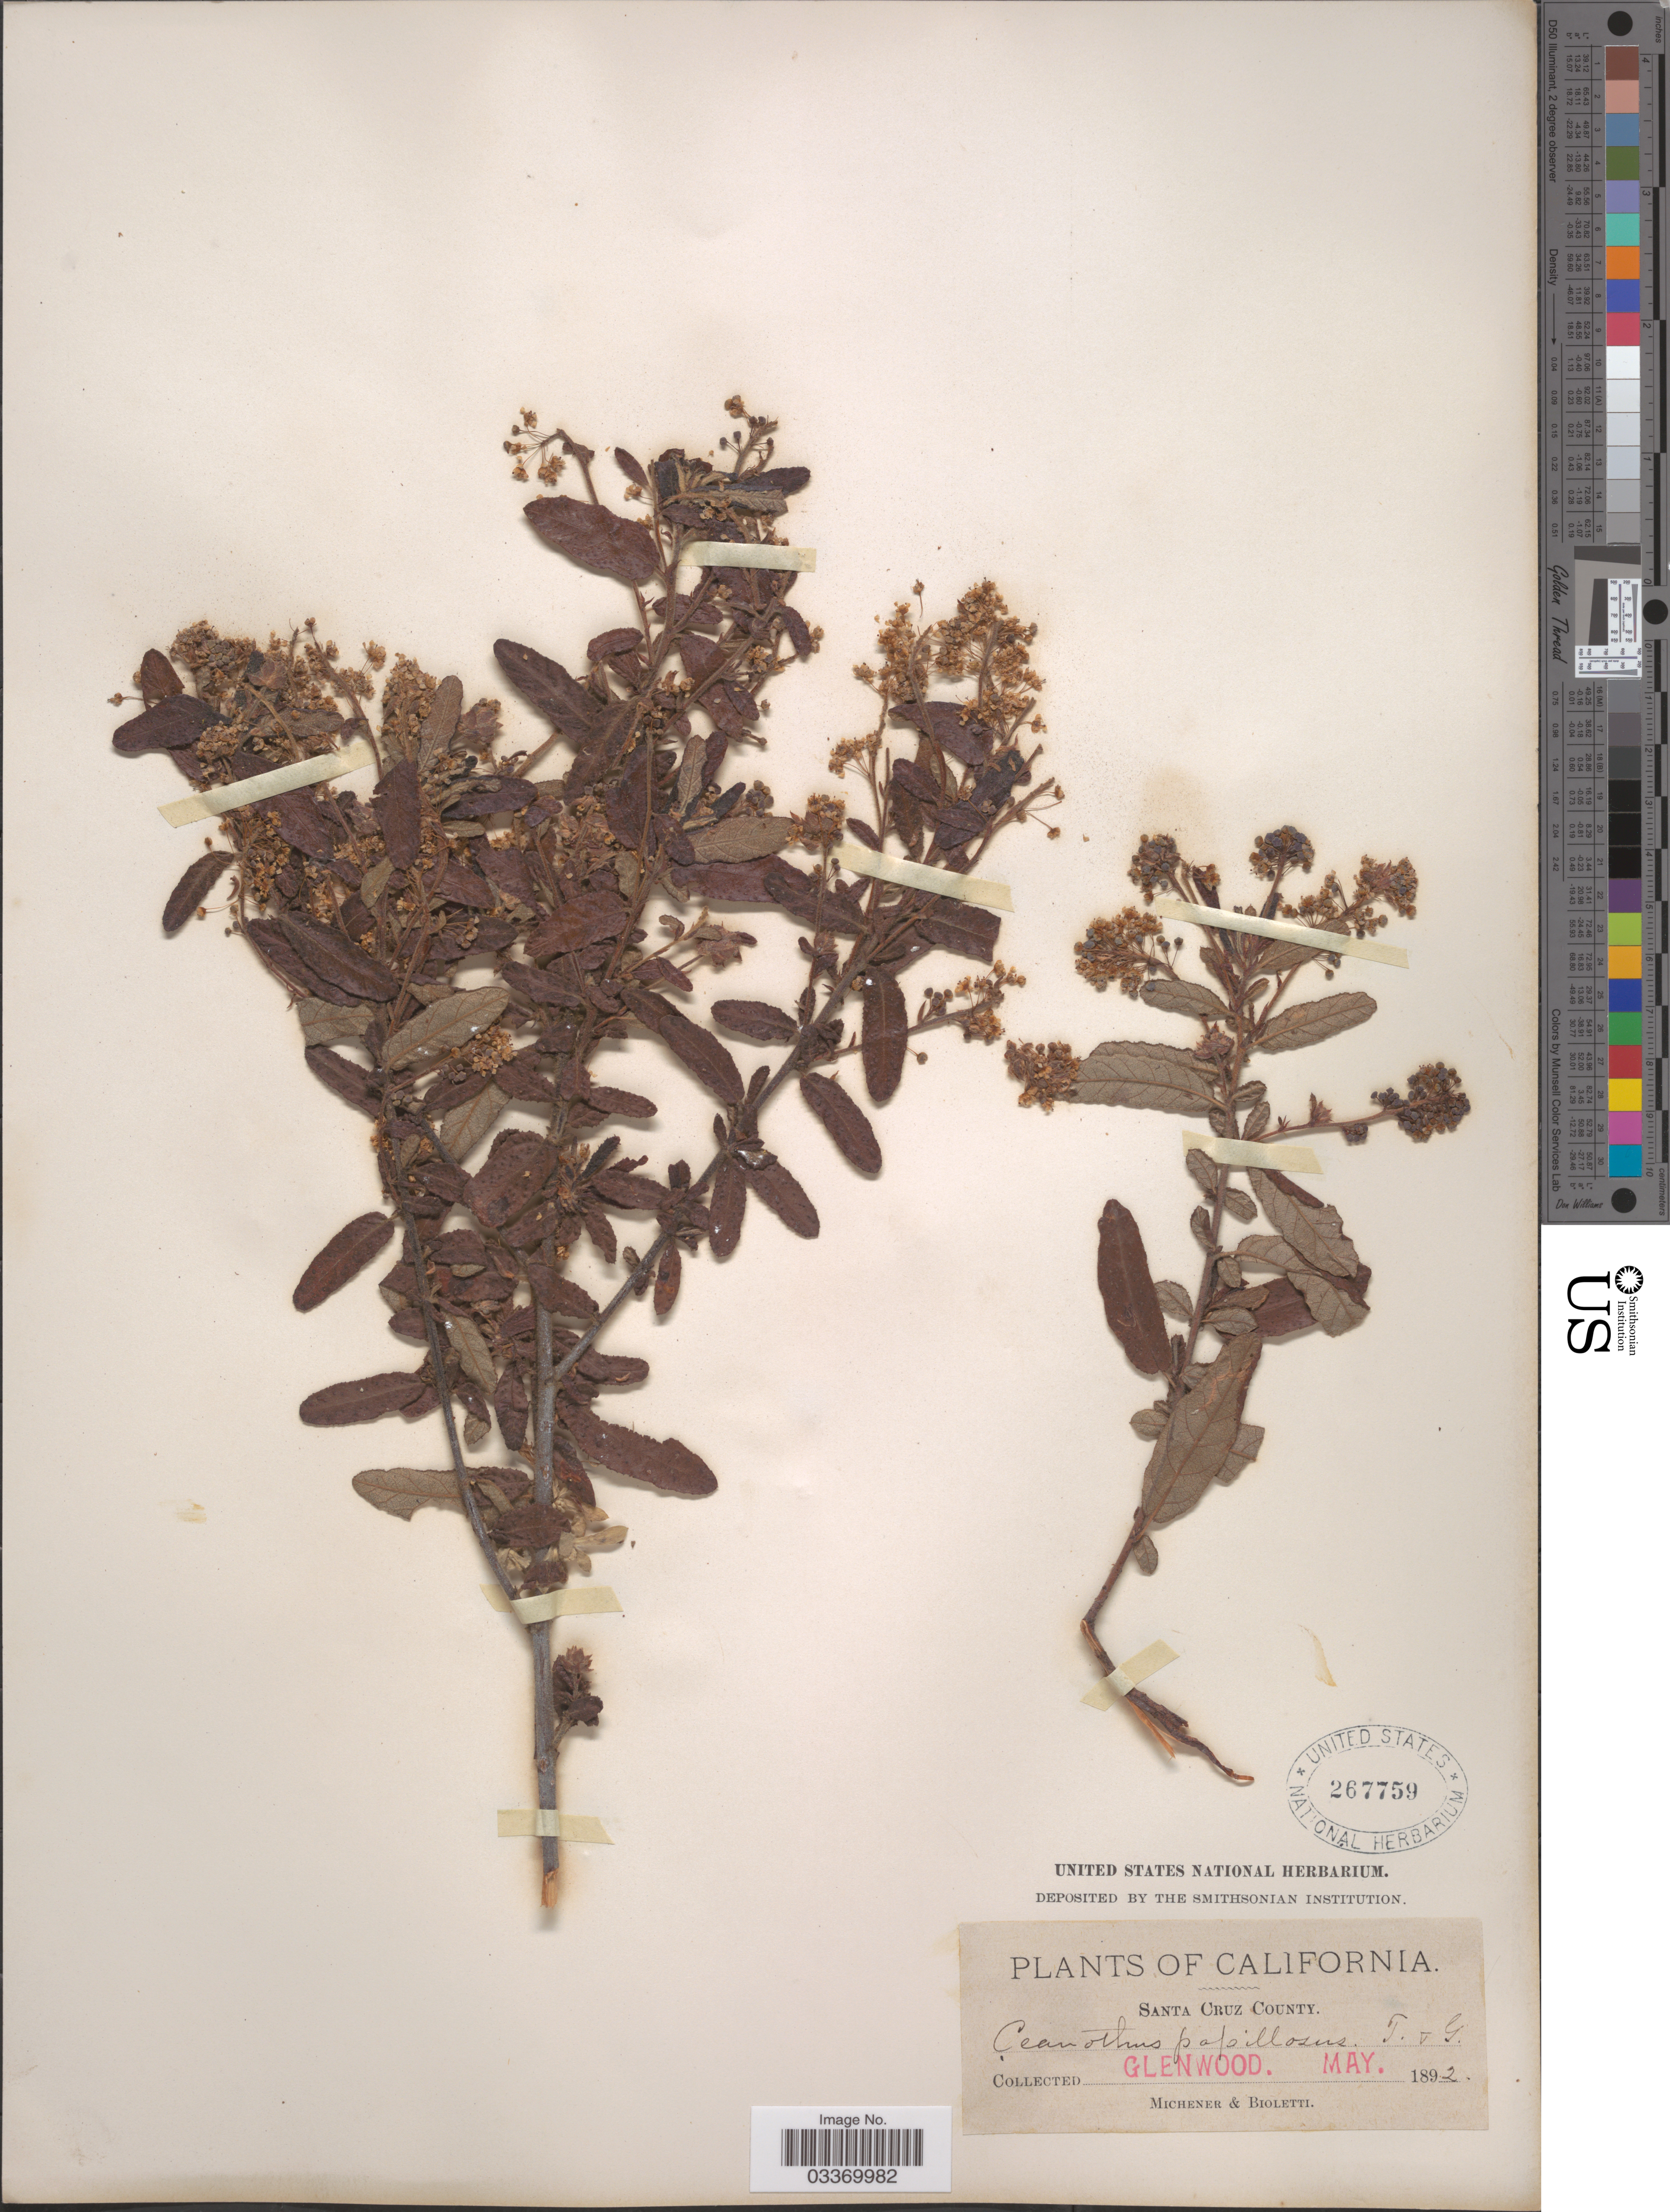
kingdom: Plantae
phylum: Tracheophyta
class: Magnoliopsida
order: Rosales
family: Rhamnaceae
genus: Ceanothus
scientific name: Ceanothus papillosus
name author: Torr. & A. Gray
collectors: -. Michener & -- Bioletti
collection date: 1892-05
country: United States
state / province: California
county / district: Santa Cruz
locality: Santa Cruz County. Glenwood.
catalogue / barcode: US 267759